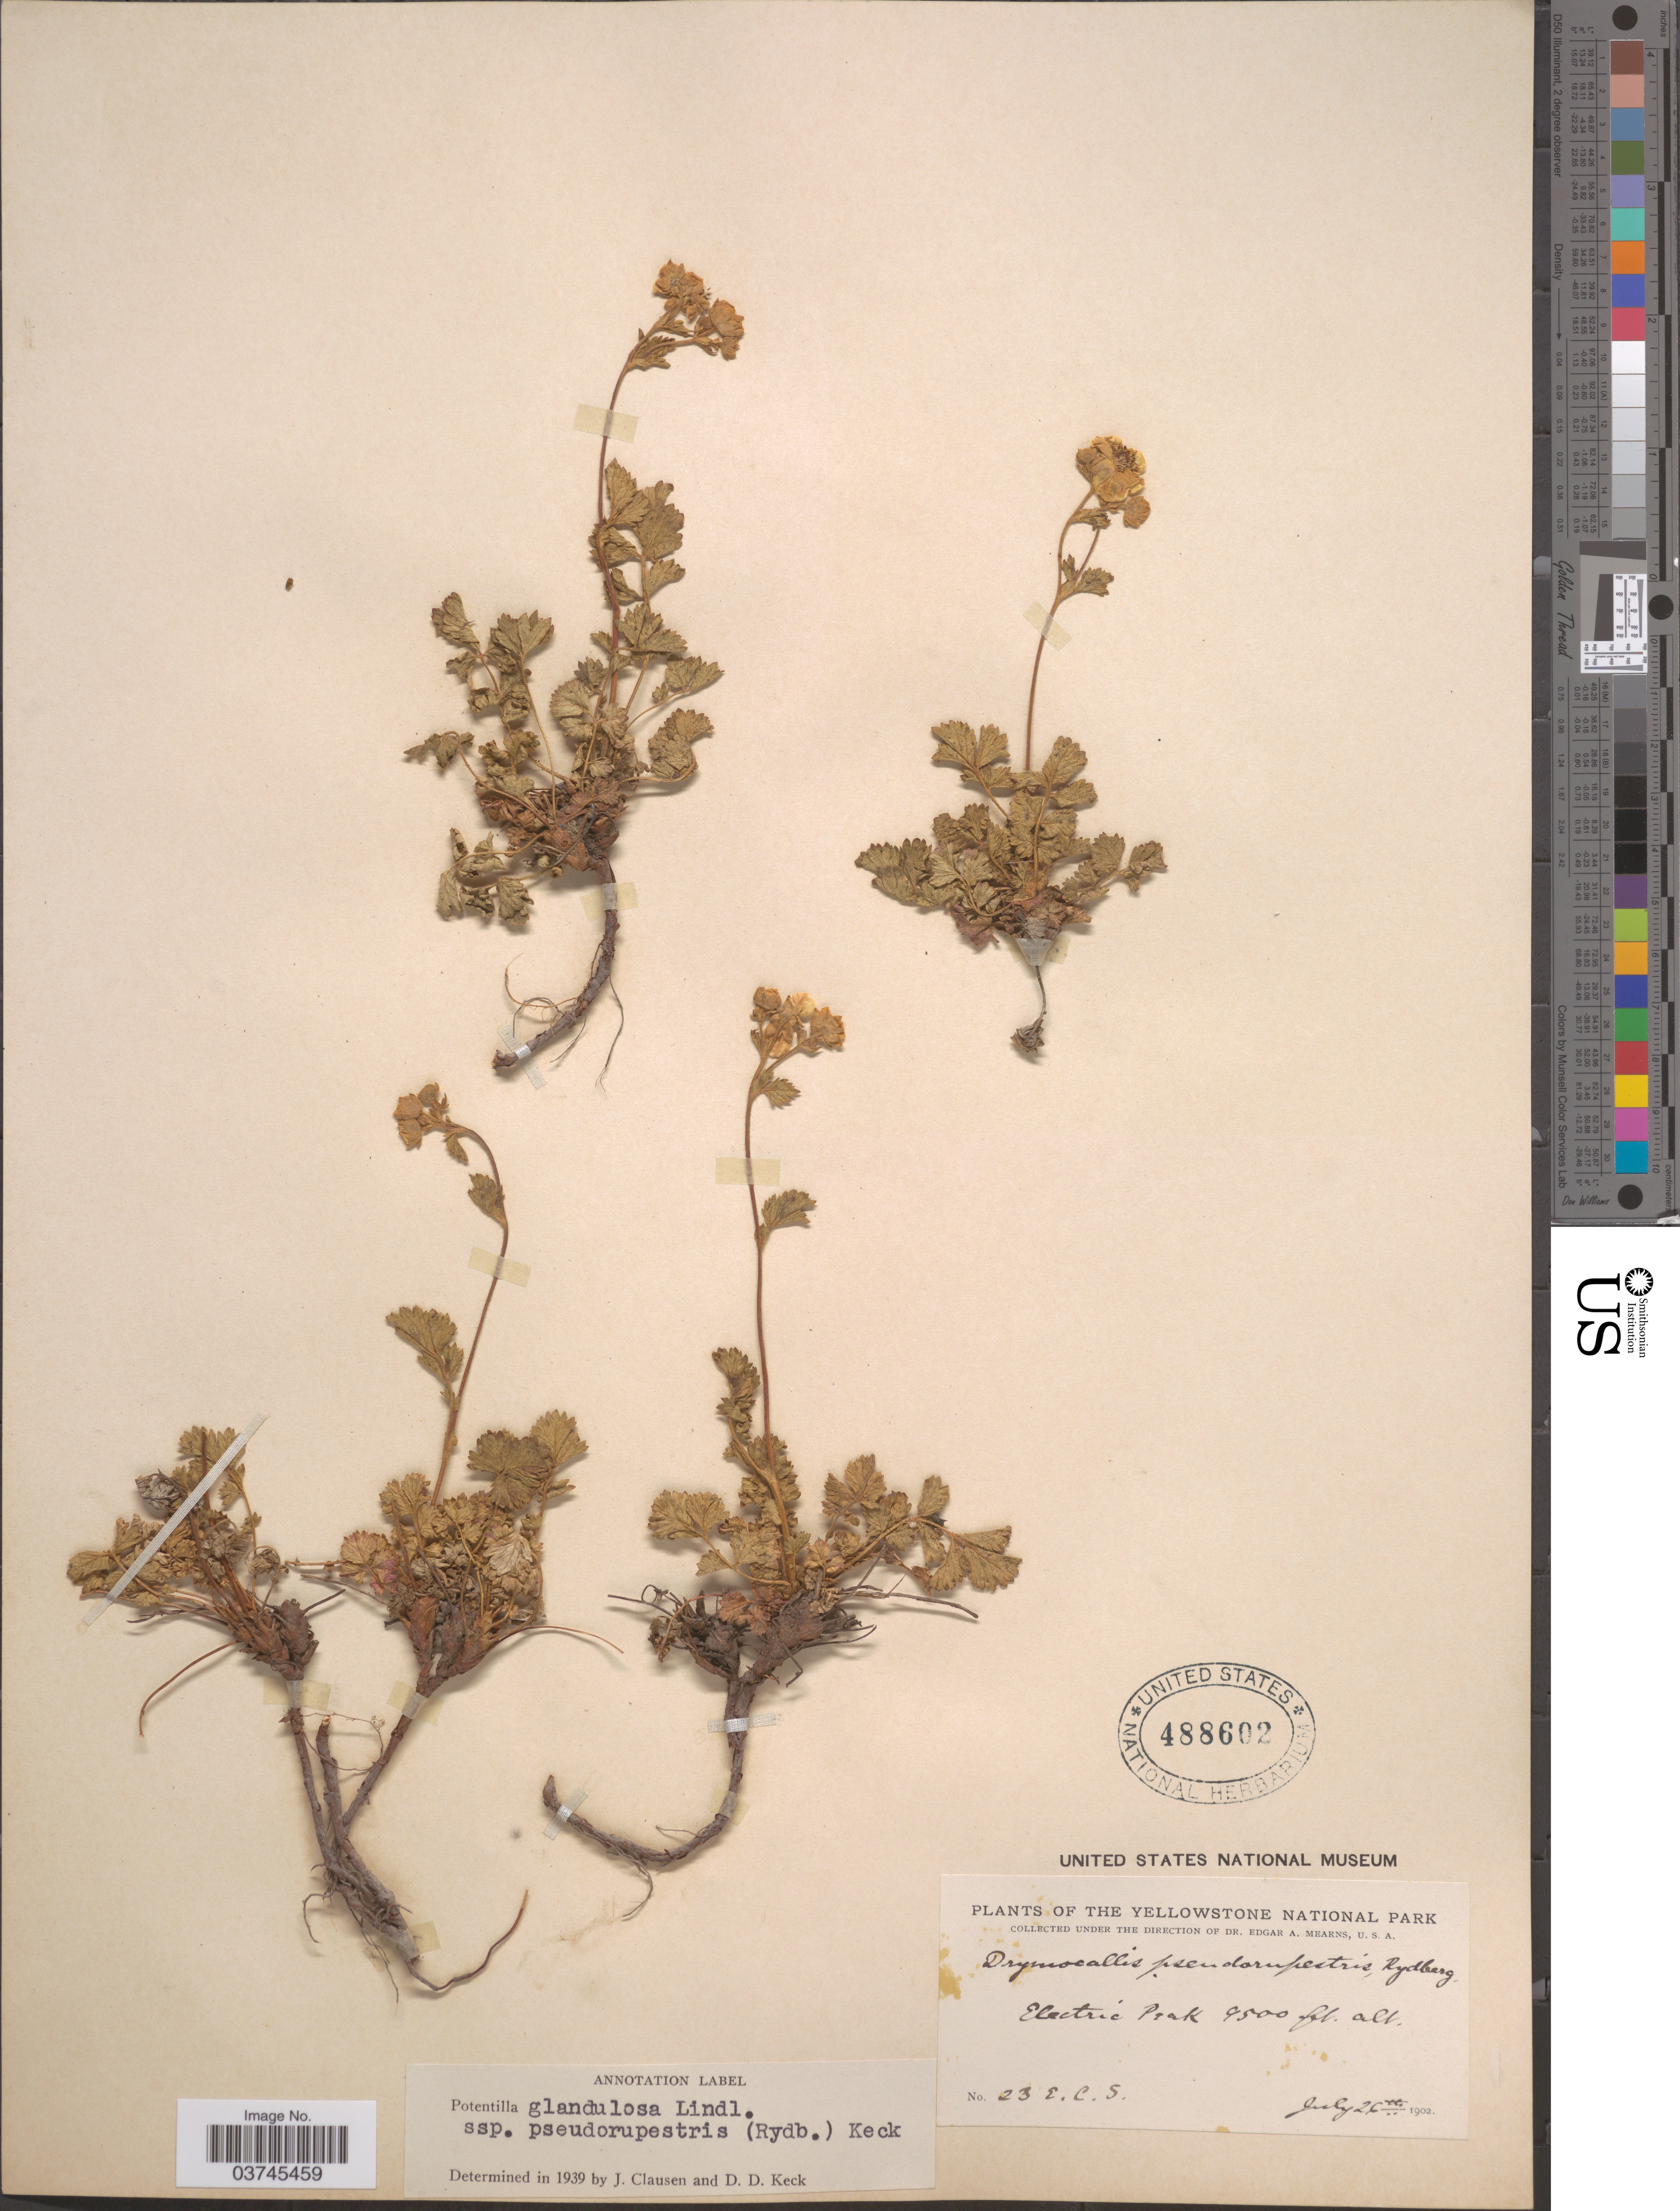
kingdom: Plantae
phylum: Tracheophyta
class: Magnoliopsida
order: Rosales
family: Rosaceae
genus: Drymocallis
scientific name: Drymocallis pseudorupestris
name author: (Rydb.) Rydb.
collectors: E. C. Smith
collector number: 23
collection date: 1902-07-26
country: United States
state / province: Montana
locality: The Yellowstone National Park. Electric Peak.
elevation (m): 1372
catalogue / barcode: US 488602